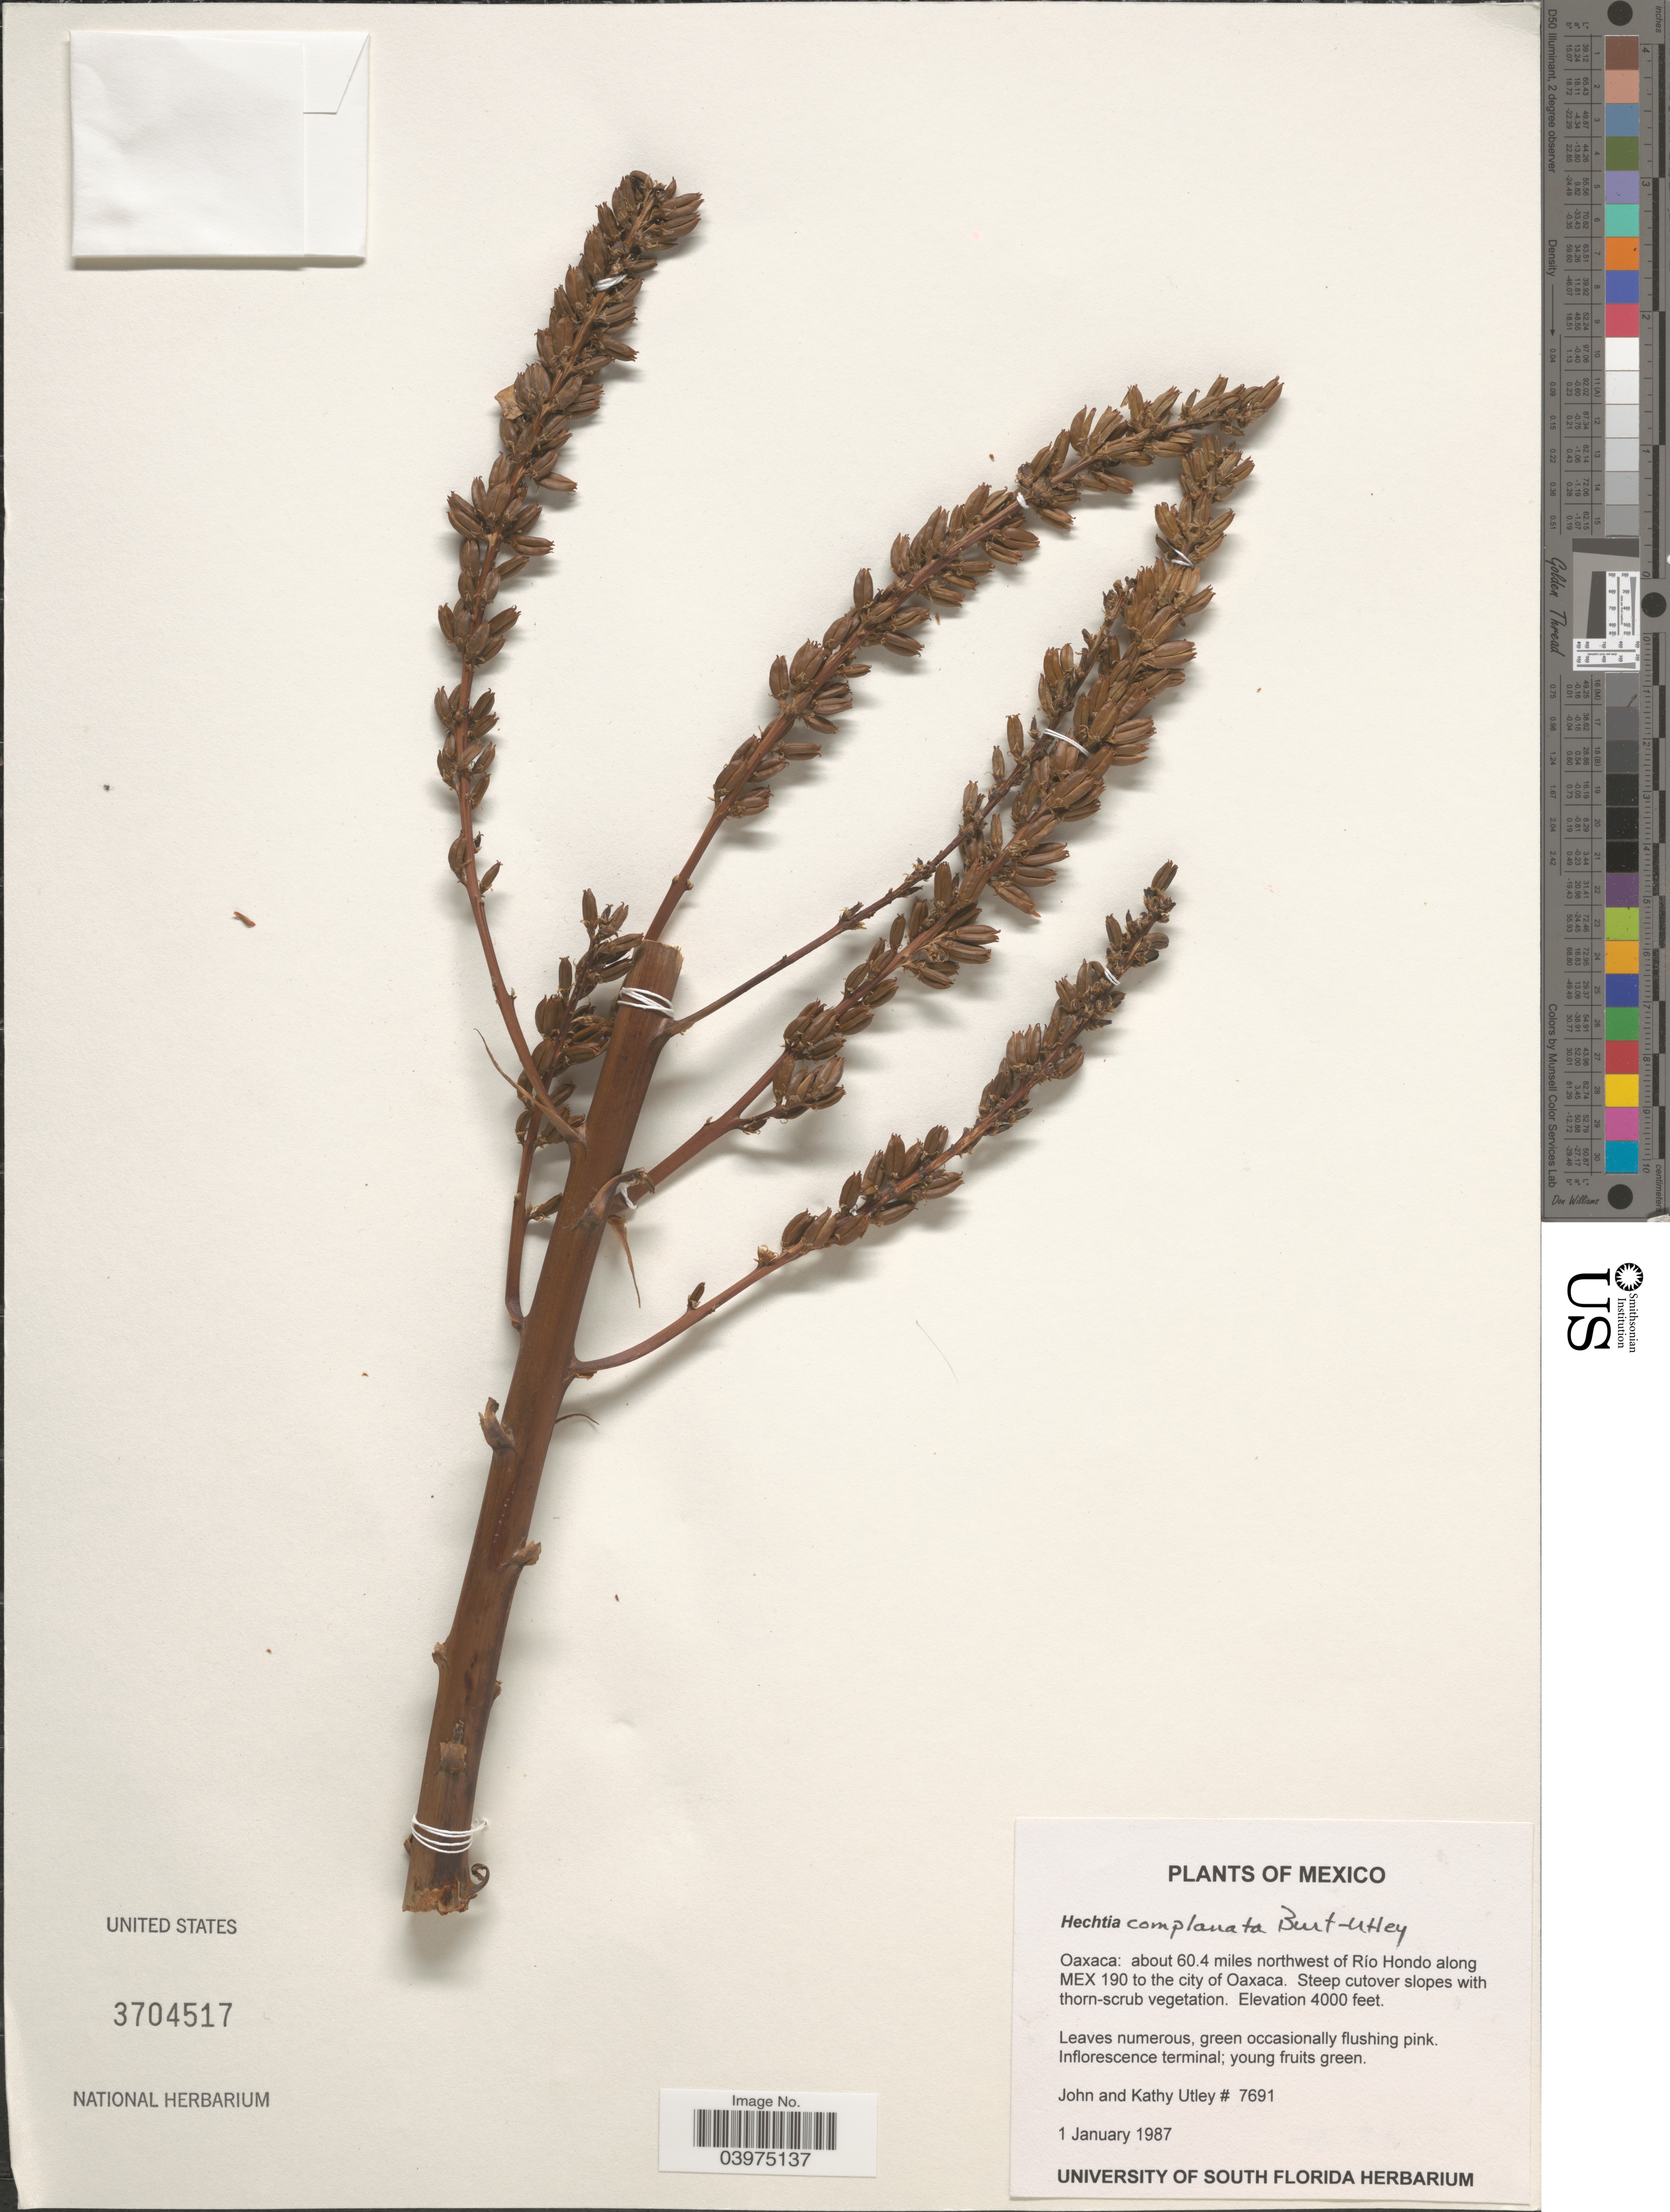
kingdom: Plantae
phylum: Tracheophyta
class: Liliopsida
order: Poales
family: Bromeliaceae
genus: Hechtia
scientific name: Hechtia complanata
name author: Burt-Utley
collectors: J. F. Utley & K. Burt-Utley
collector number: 7691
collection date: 1987-01-01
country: Mexico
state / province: Oaxaca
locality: About 60.4 miles northwest of Río Hondo along MEX 190 to the city of Oaxaca.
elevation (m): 1219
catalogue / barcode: US 3704517